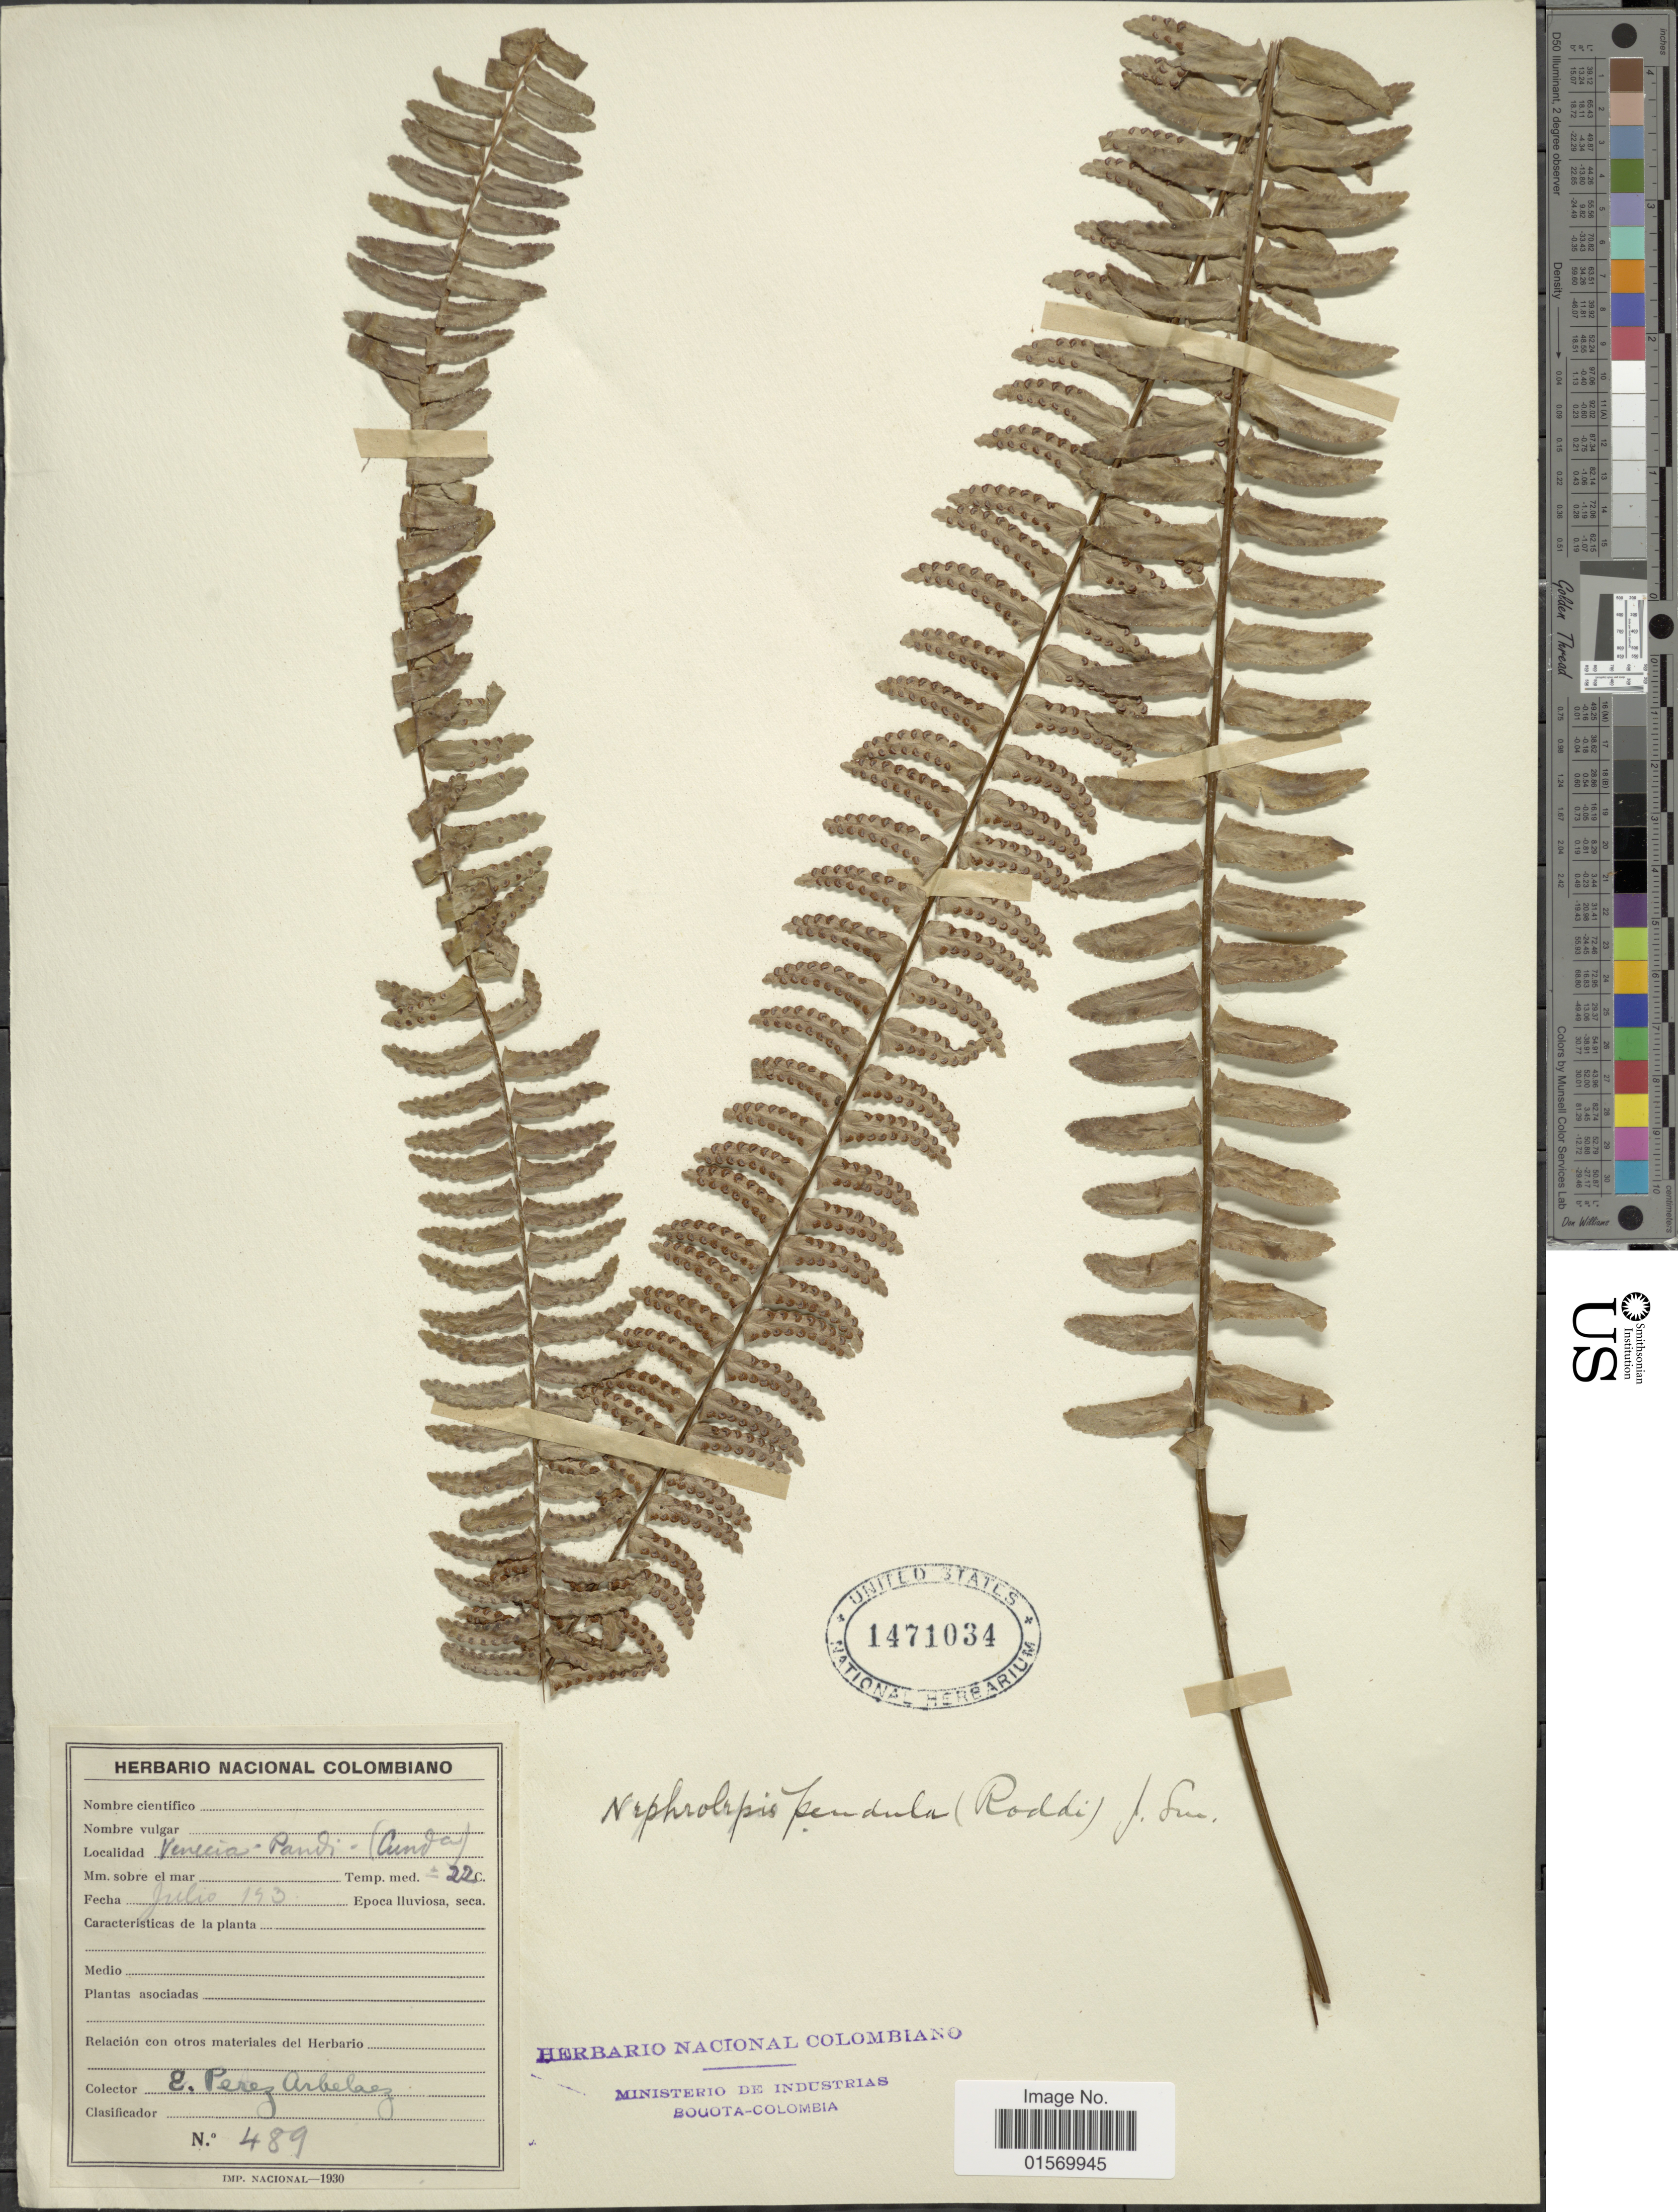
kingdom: Plantae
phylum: Tracheophyta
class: Polypodiopsida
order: Polypodiales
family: Nephrolepidaceae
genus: Nephrolepis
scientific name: Nephrolepis pendula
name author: (Raddi) J. Sm.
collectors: E. Pérez Arbeláez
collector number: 489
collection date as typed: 193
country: Colombia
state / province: Cundinamarca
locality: Venecia-Pandi- (Cunda).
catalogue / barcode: US 1471034